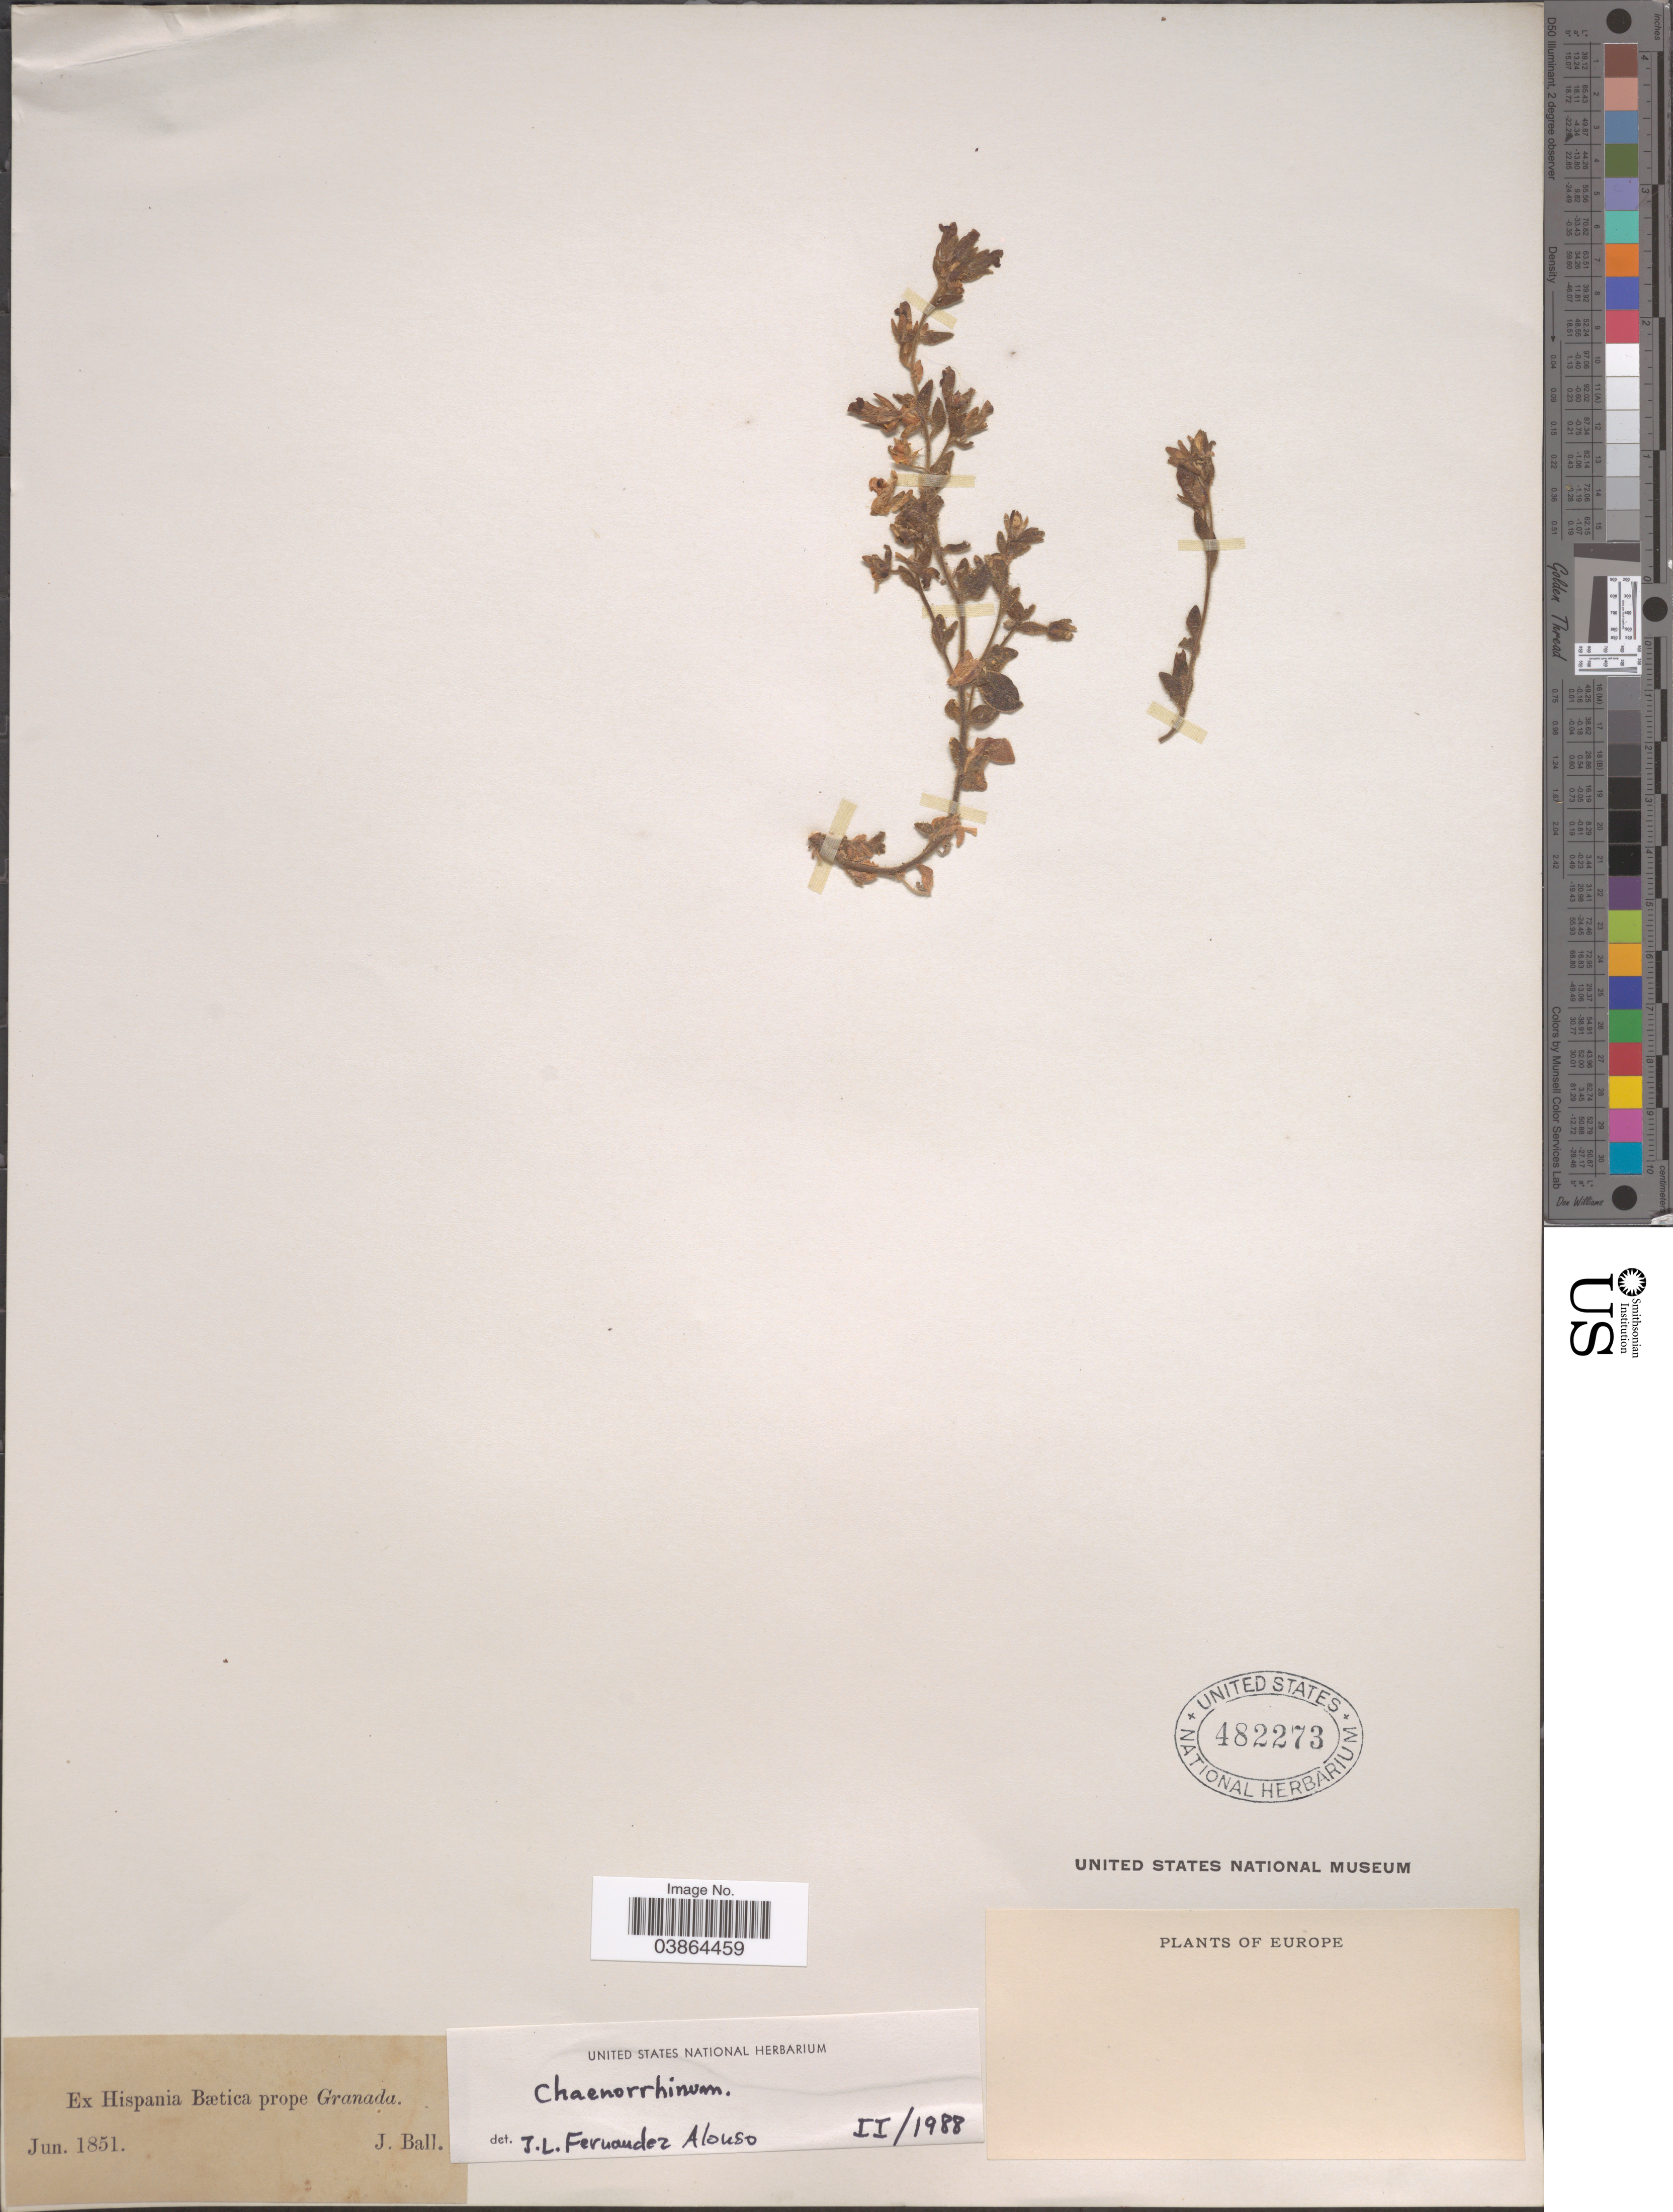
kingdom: Plantae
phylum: Tracheophyta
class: Magnoliopsida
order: Lamiales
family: Plantaginaceae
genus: Chaenorrhinum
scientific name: Chaenorrhinum sp.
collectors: J. Ball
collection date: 1851-06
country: Spain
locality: Europe. Ex Hispania Bætica prope Granada.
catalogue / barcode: US 482273